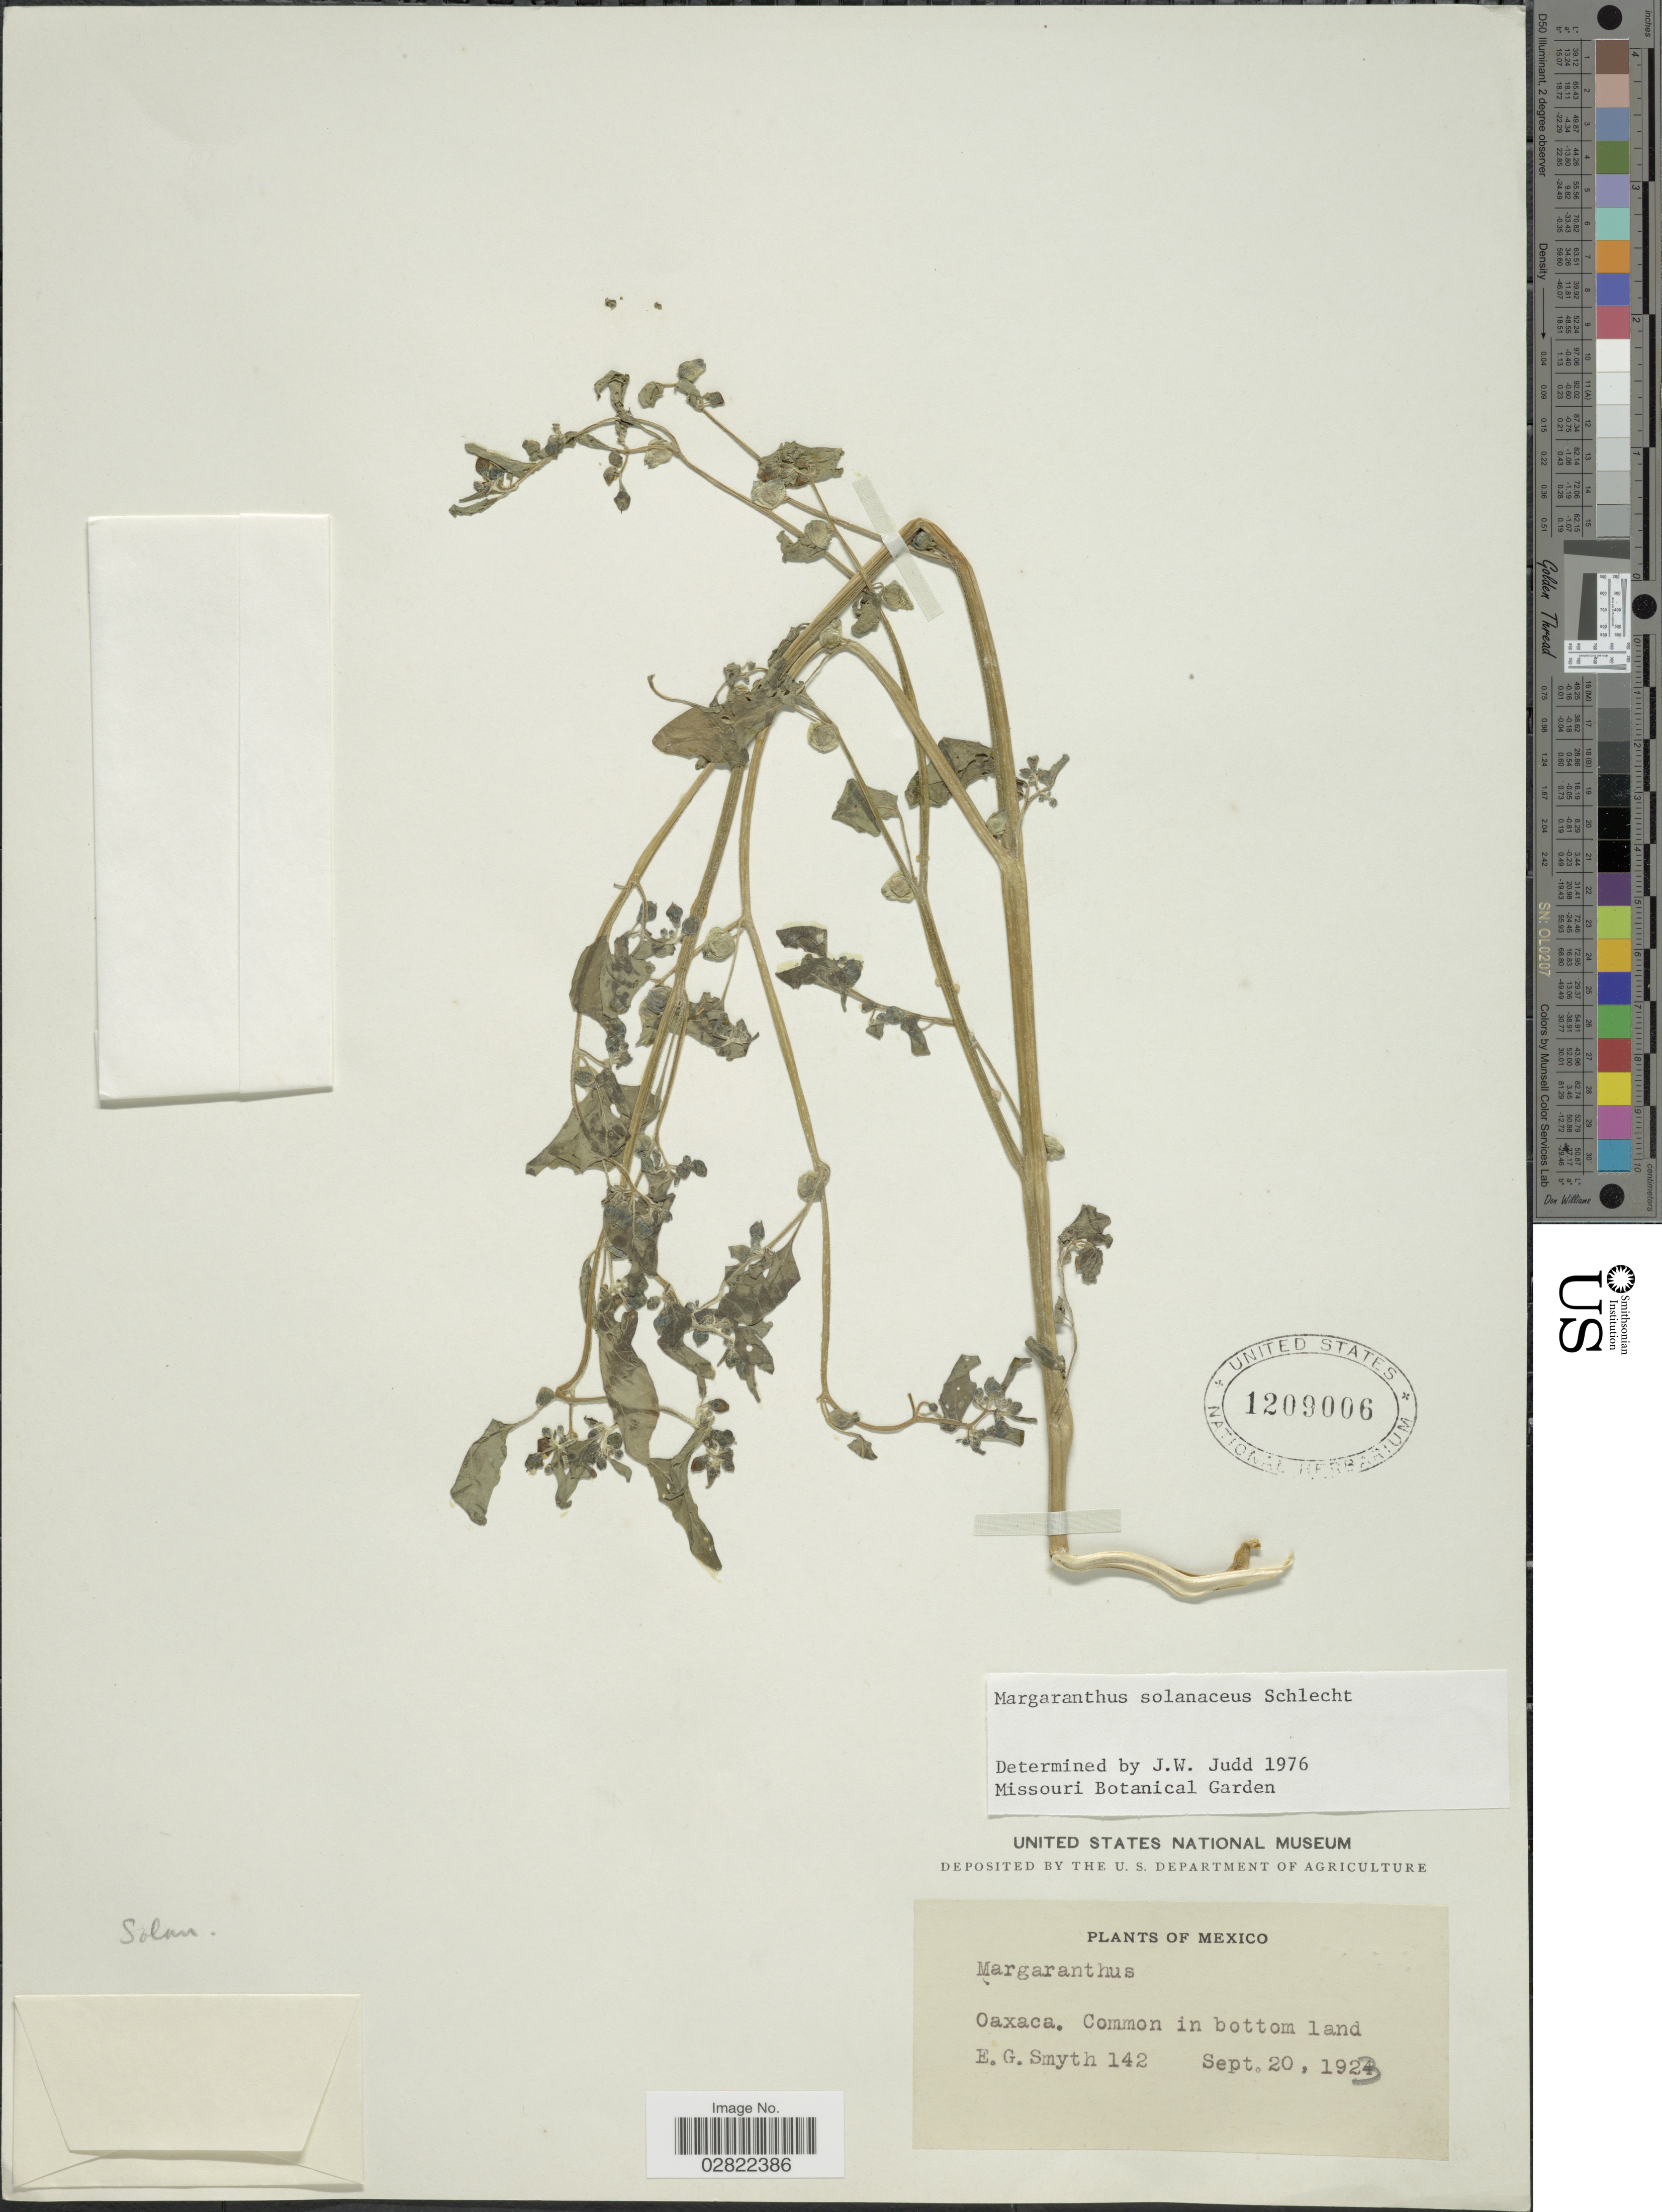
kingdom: Plantae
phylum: Tracheophyta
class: Magnoliopsida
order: Solanales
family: Solanaceae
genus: Margaranthus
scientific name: Margaranthus solanaceus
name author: Schltdl.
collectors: E. Smyth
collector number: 142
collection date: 1923-09-20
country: Mexico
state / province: Oaxaca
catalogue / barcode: US 1209006